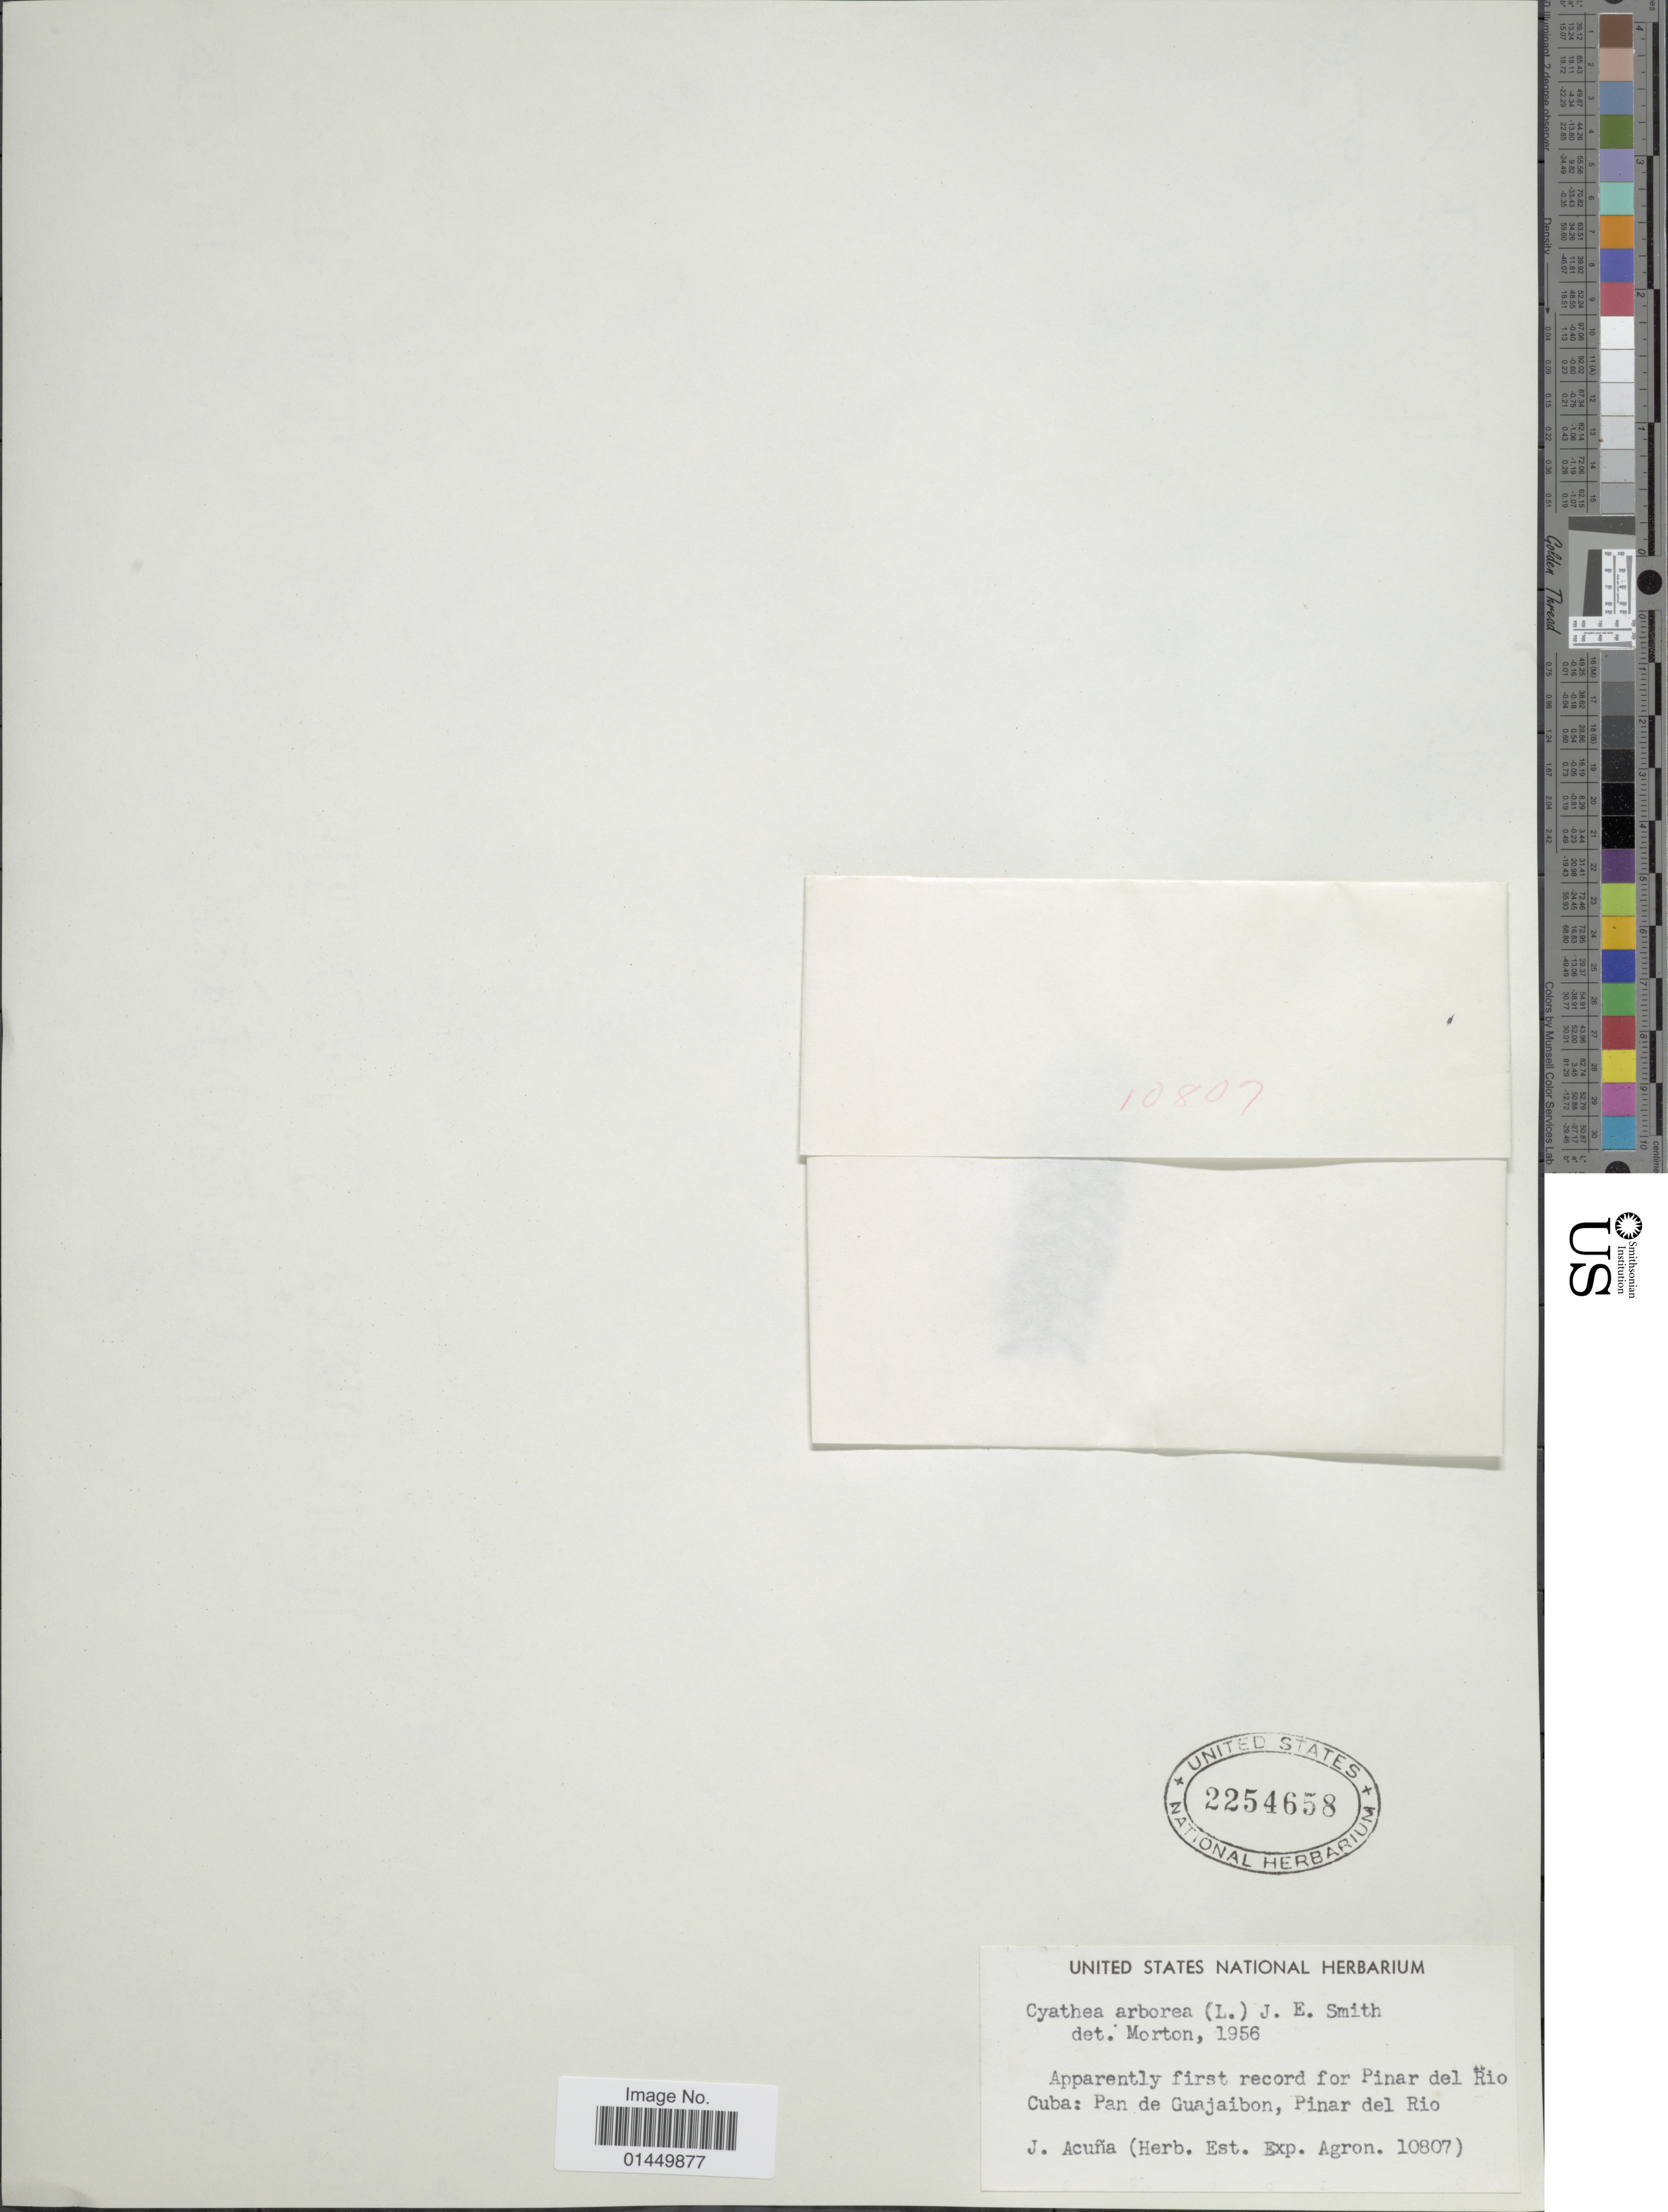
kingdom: Plantae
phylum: Tracheophyta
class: Polypodiopsida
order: Cyatheales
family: Cyatheaceae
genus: Cyathea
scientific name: Cyathea arborea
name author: (L.) Sm.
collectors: J. Acuña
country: Cuba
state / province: Pinar del Río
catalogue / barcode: US 2254658